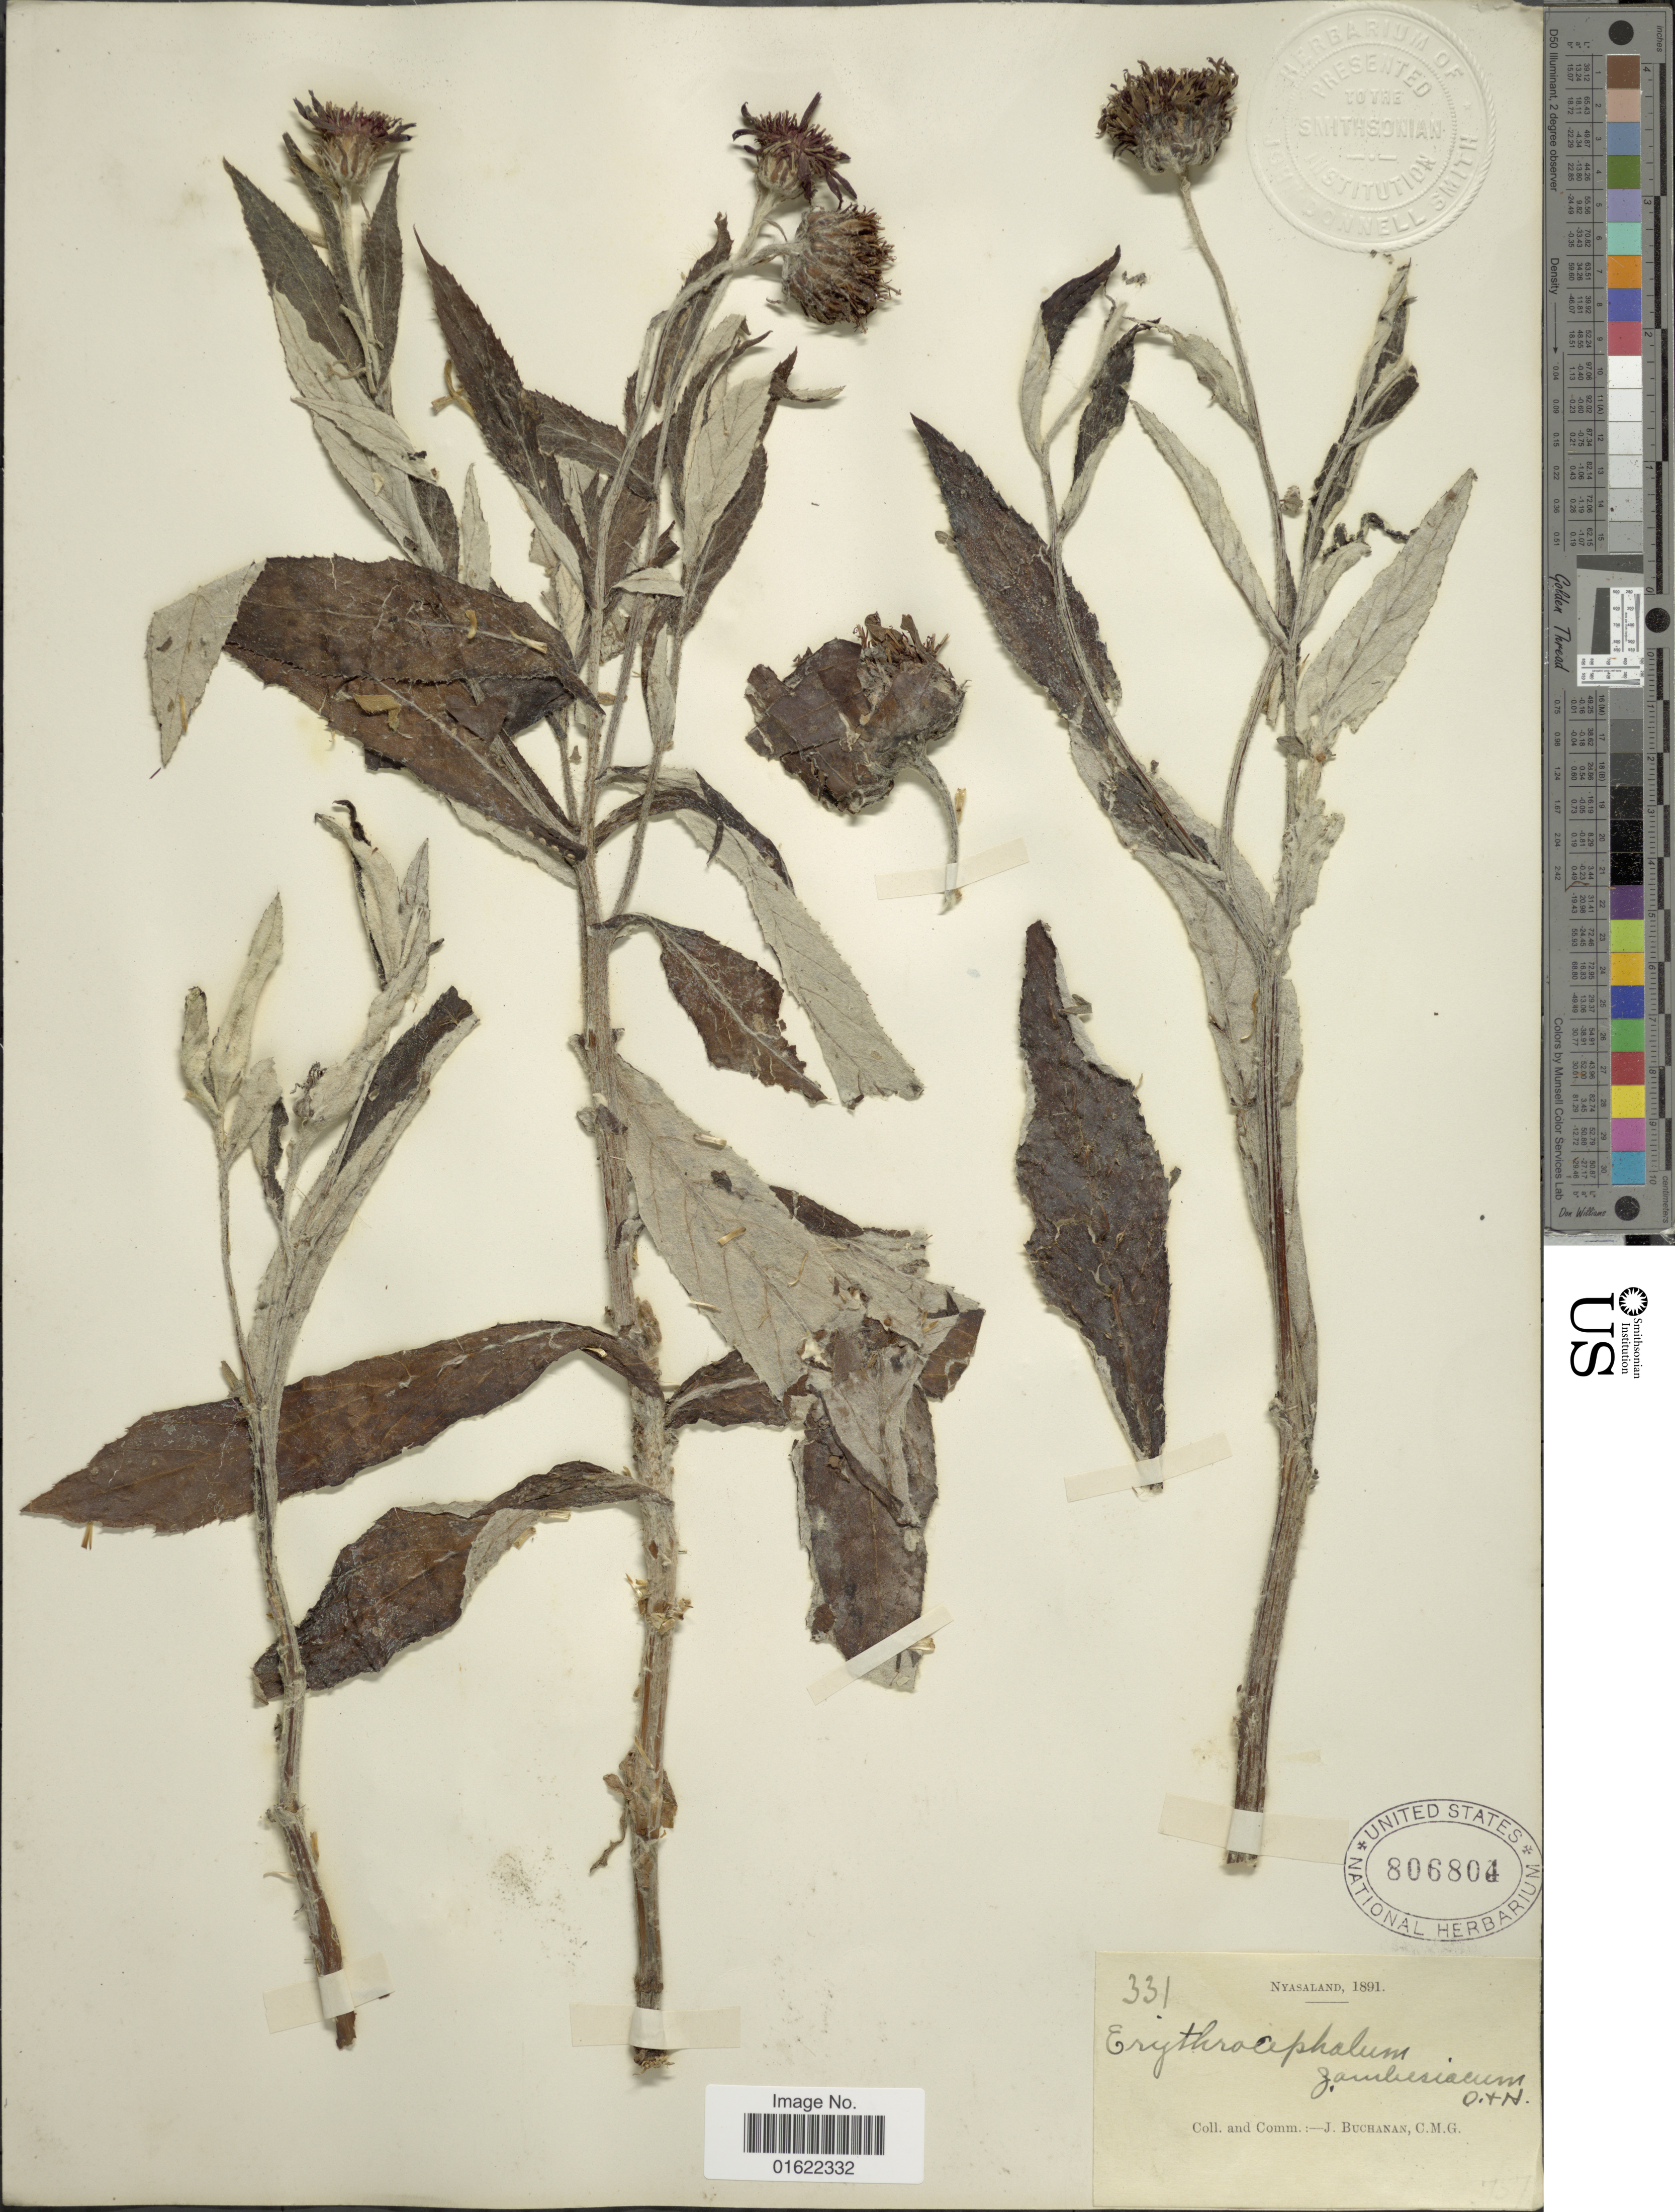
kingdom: Plantae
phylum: Tracheophyta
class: Magnoliopsida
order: Asterales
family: Asteraceae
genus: Erythrocephalum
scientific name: Erythrocephalum zambesiacum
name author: Oliv. & Hieron.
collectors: J. Buchanan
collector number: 331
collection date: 1891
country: Malawi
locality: Nyasaland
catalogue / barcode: US 806804